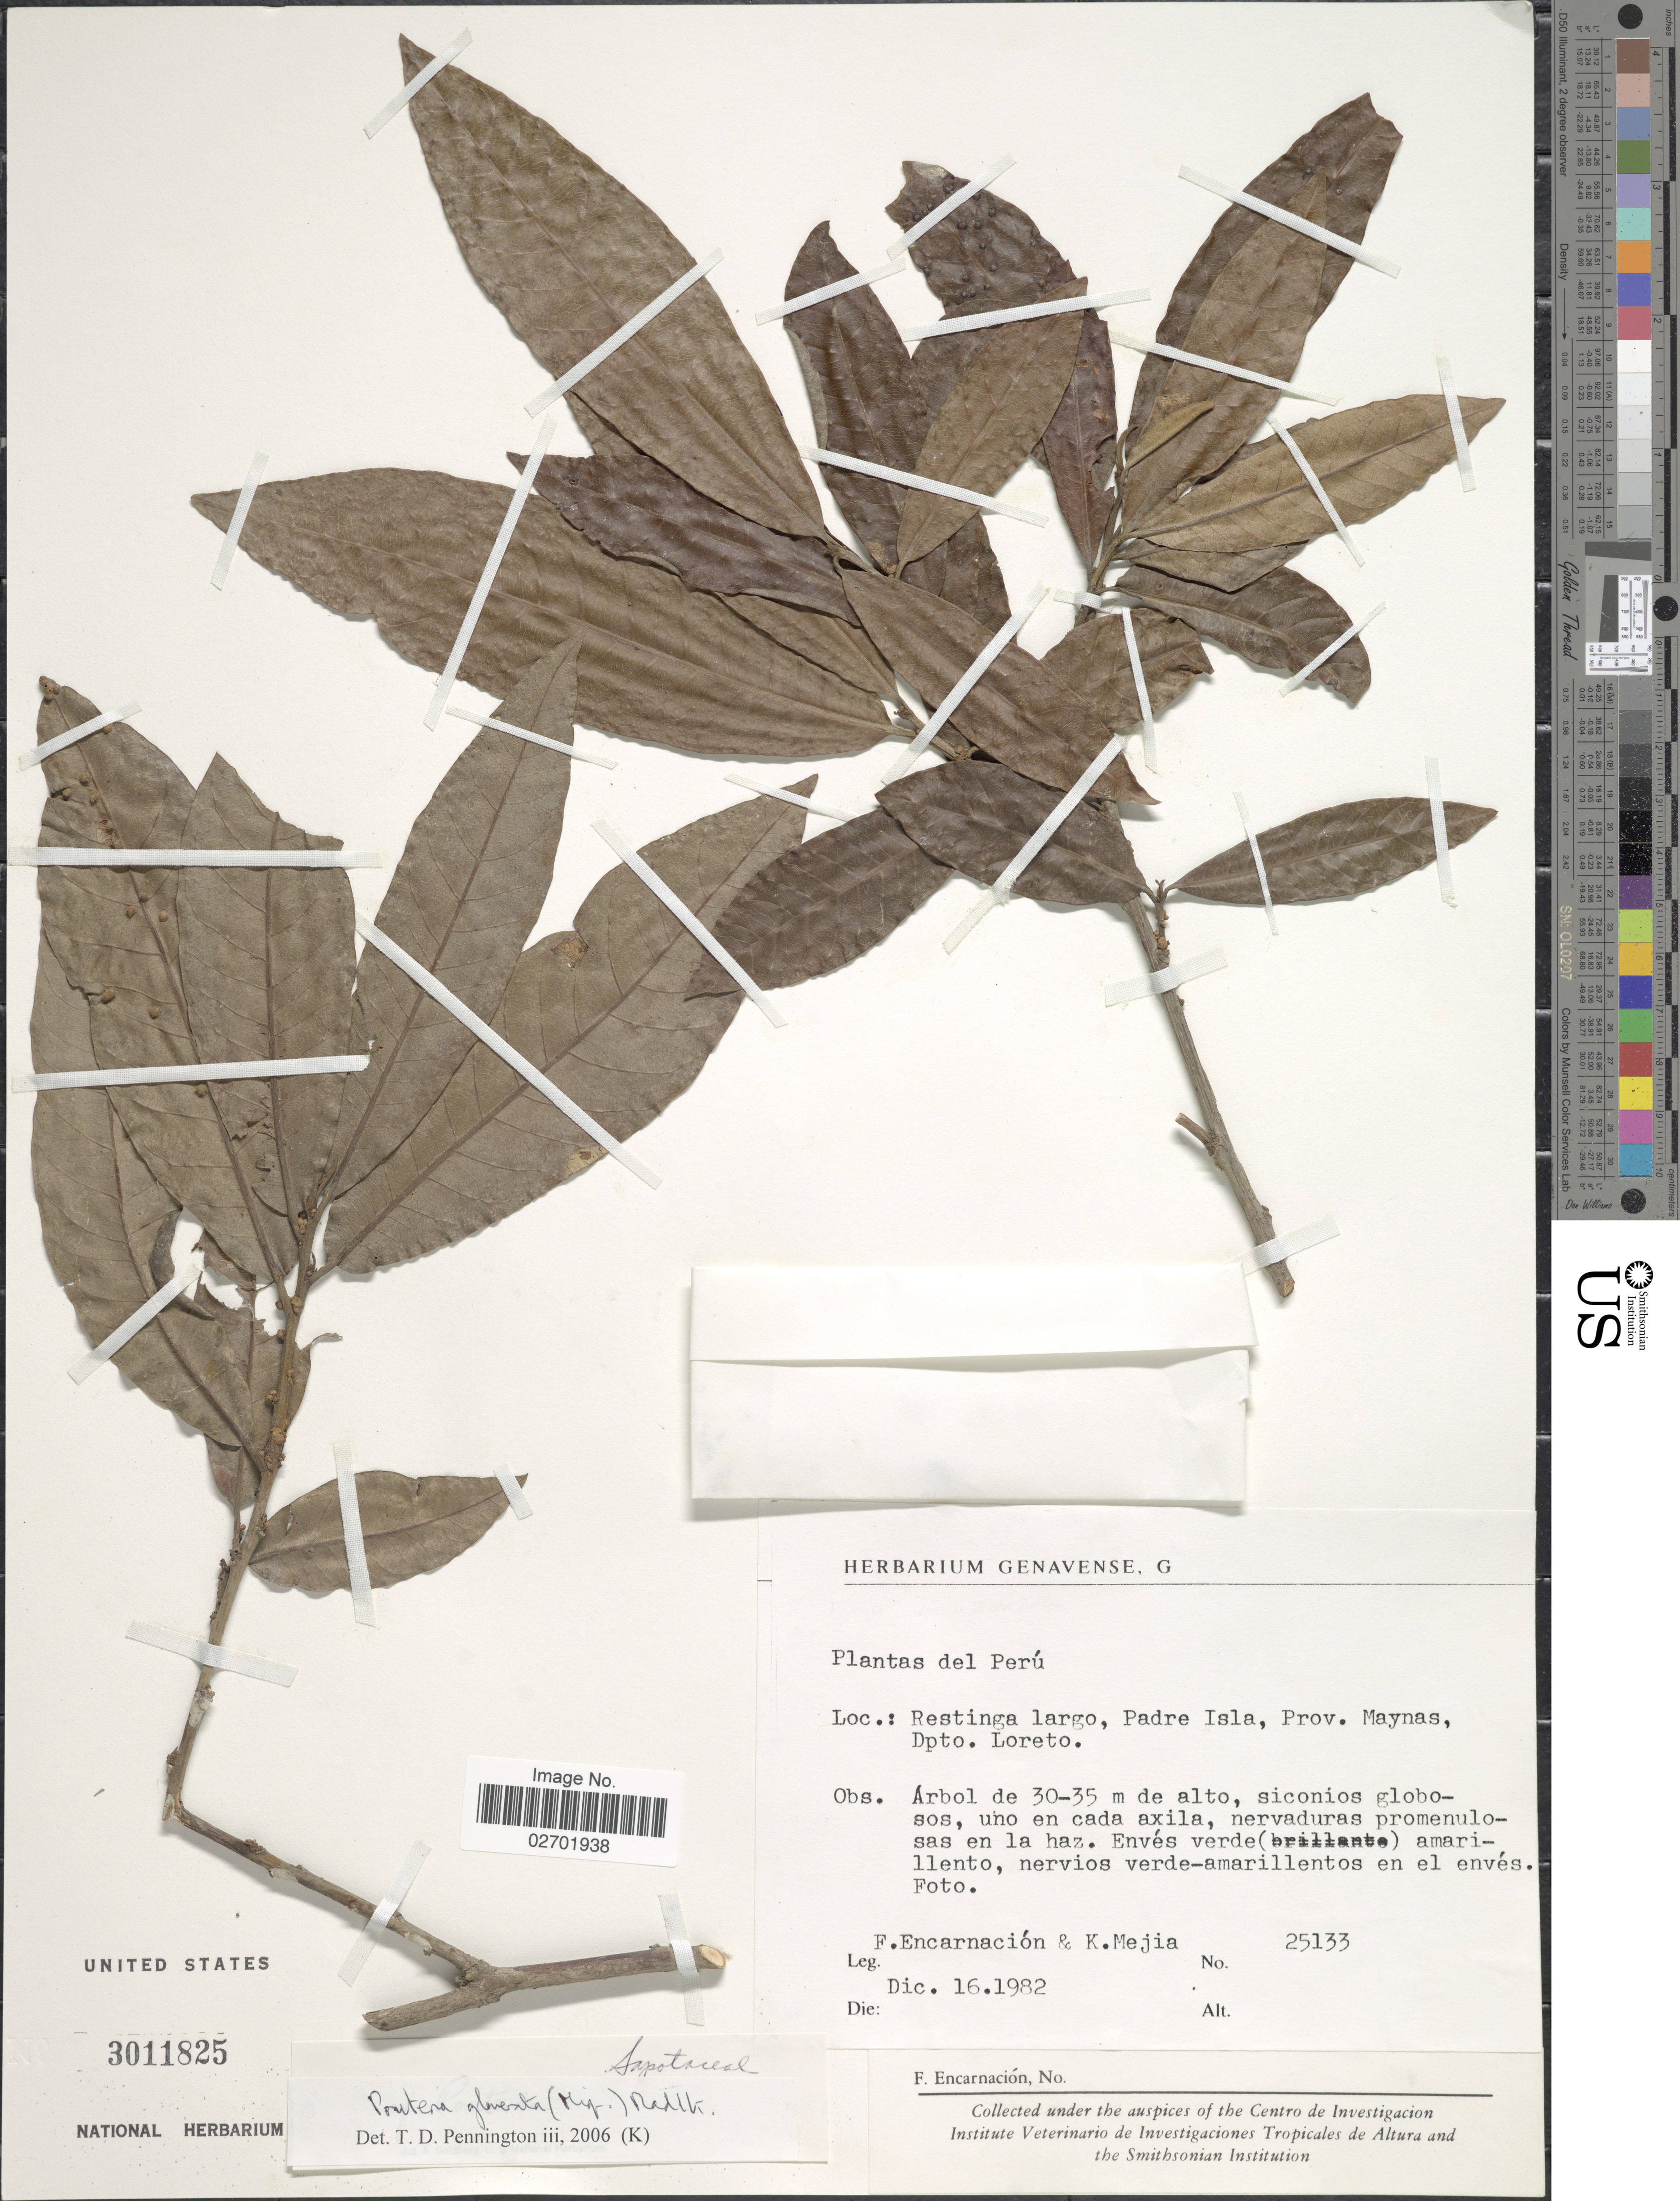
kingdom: Plantae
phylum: Tracheophyta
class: Magnoliopsida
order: Ericales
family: Sapotaceae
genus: Pouteria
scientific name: Pouteria glomerata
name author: (Miq.) Radlk.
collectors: F. Encarnación & K. Mejia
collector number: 25133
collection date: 1982-12-16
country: Peru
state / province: Loreto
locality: Restinga largo, Padre Isla, Prov. Maynas, Dpto. Loreto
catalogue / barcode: US 3011825